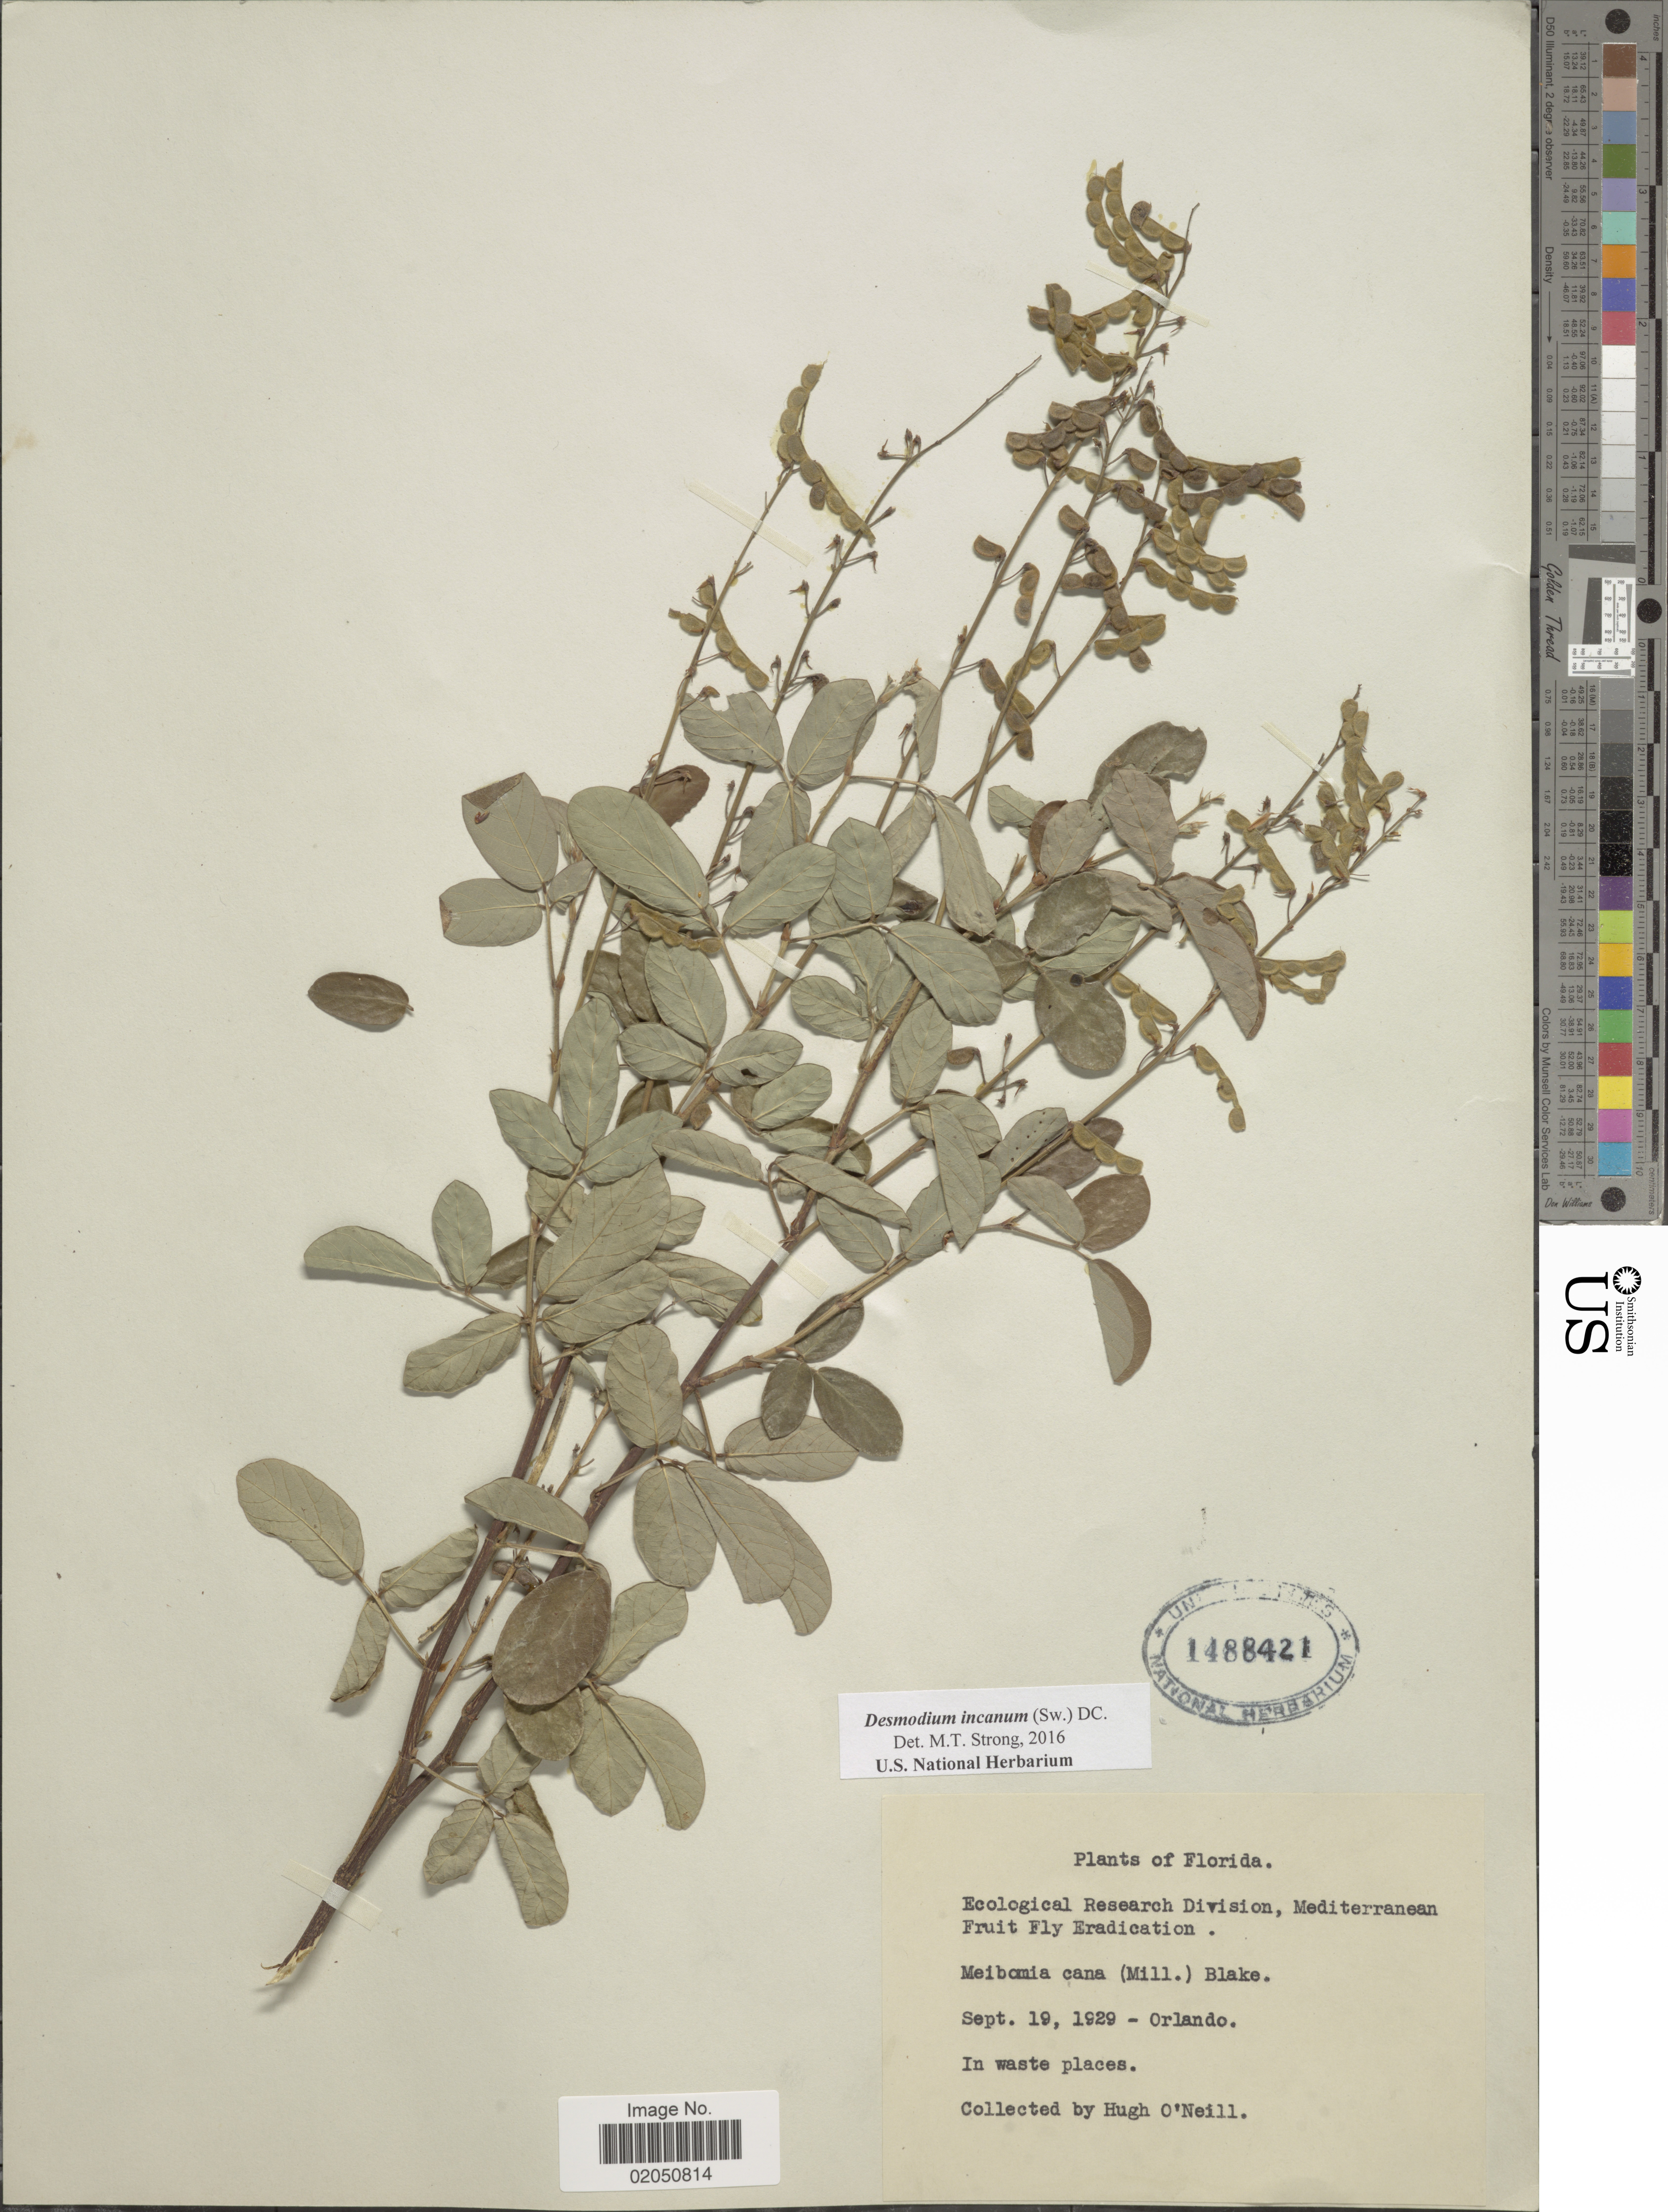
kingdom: Plantae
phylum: Tracheophyta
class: Magnoliopsida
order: Fabales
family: Fabaceae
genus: Desmodium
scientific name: Desmodium incanum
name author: (Sw.) DC.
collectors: H. O'Neill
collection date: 1929-09-19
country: United States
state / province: Florida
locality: Orlando, In waste places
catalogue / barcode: US 1488421